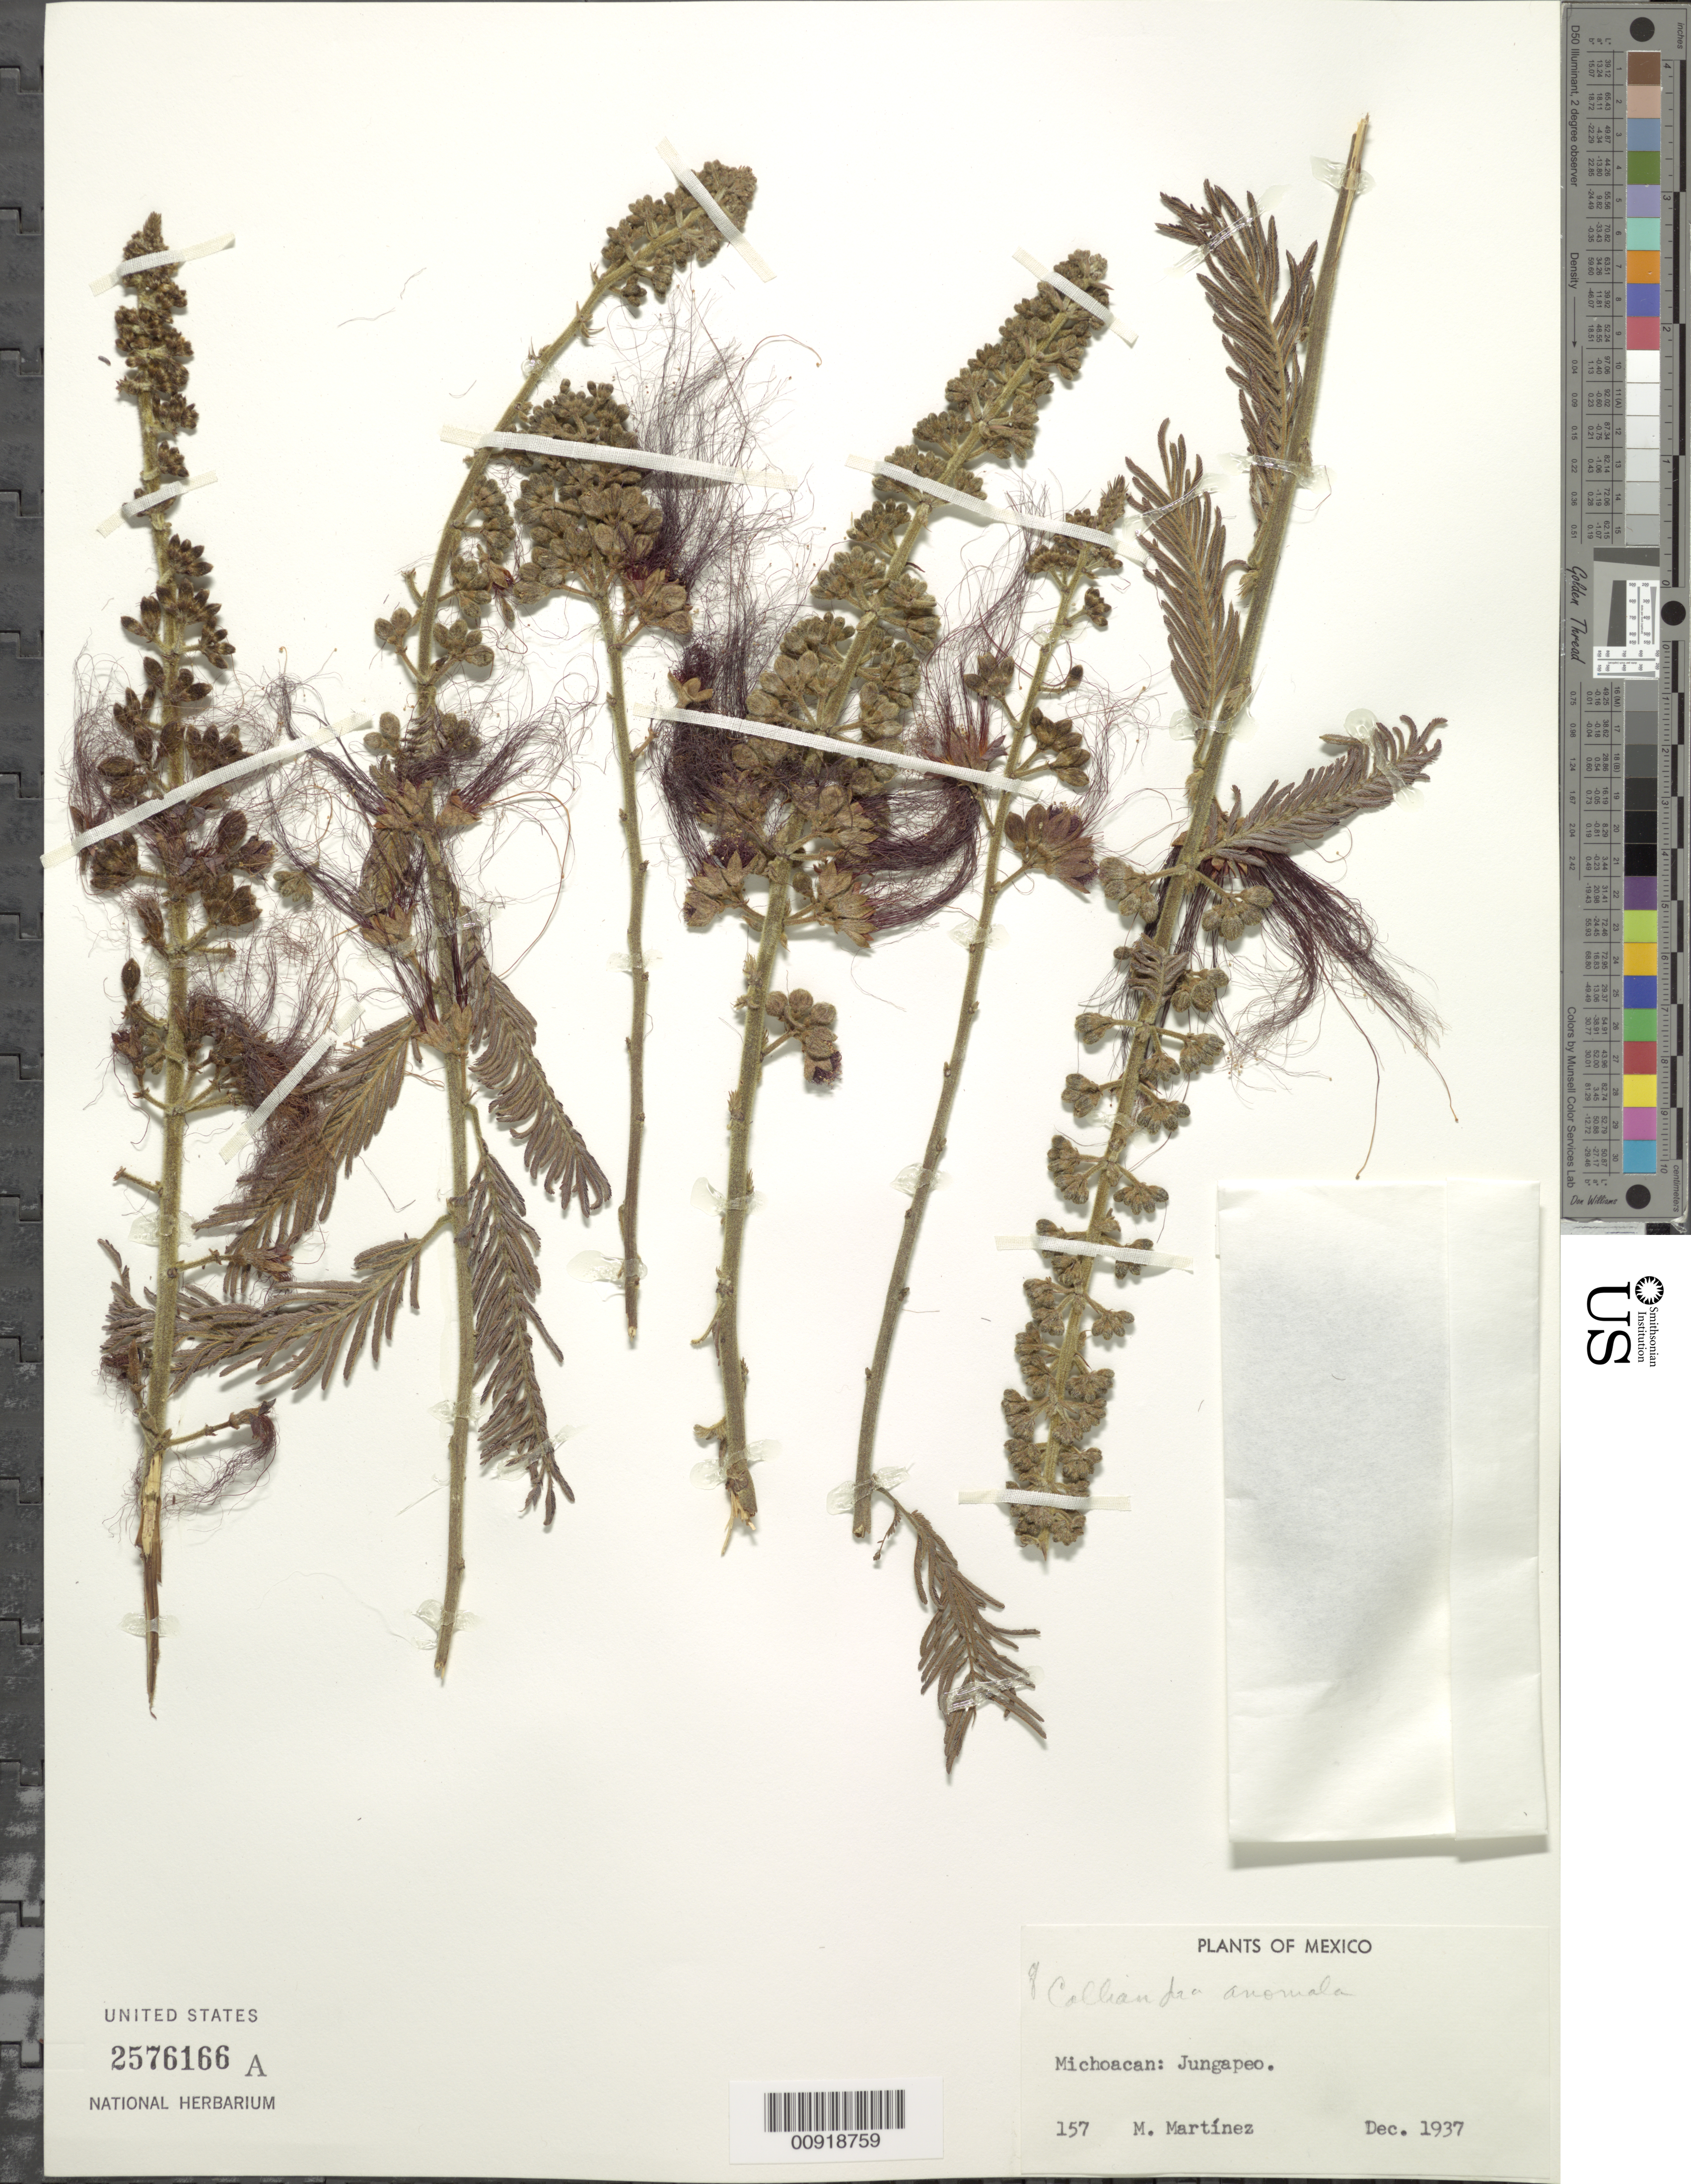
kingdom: Plantae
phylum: Tracheophyta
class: Magnoliopsida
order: Fabales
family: Fabaceae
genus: Calliandra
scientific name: Calliandra anomala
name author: (Kunth) J.F. Macbr.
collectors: M. Martinez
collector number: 157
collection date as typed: Dec 1937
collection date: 1937-12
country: Mexico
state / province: Michoacán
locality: Michoacán: Jungapeo.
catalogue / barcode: US 2576166A